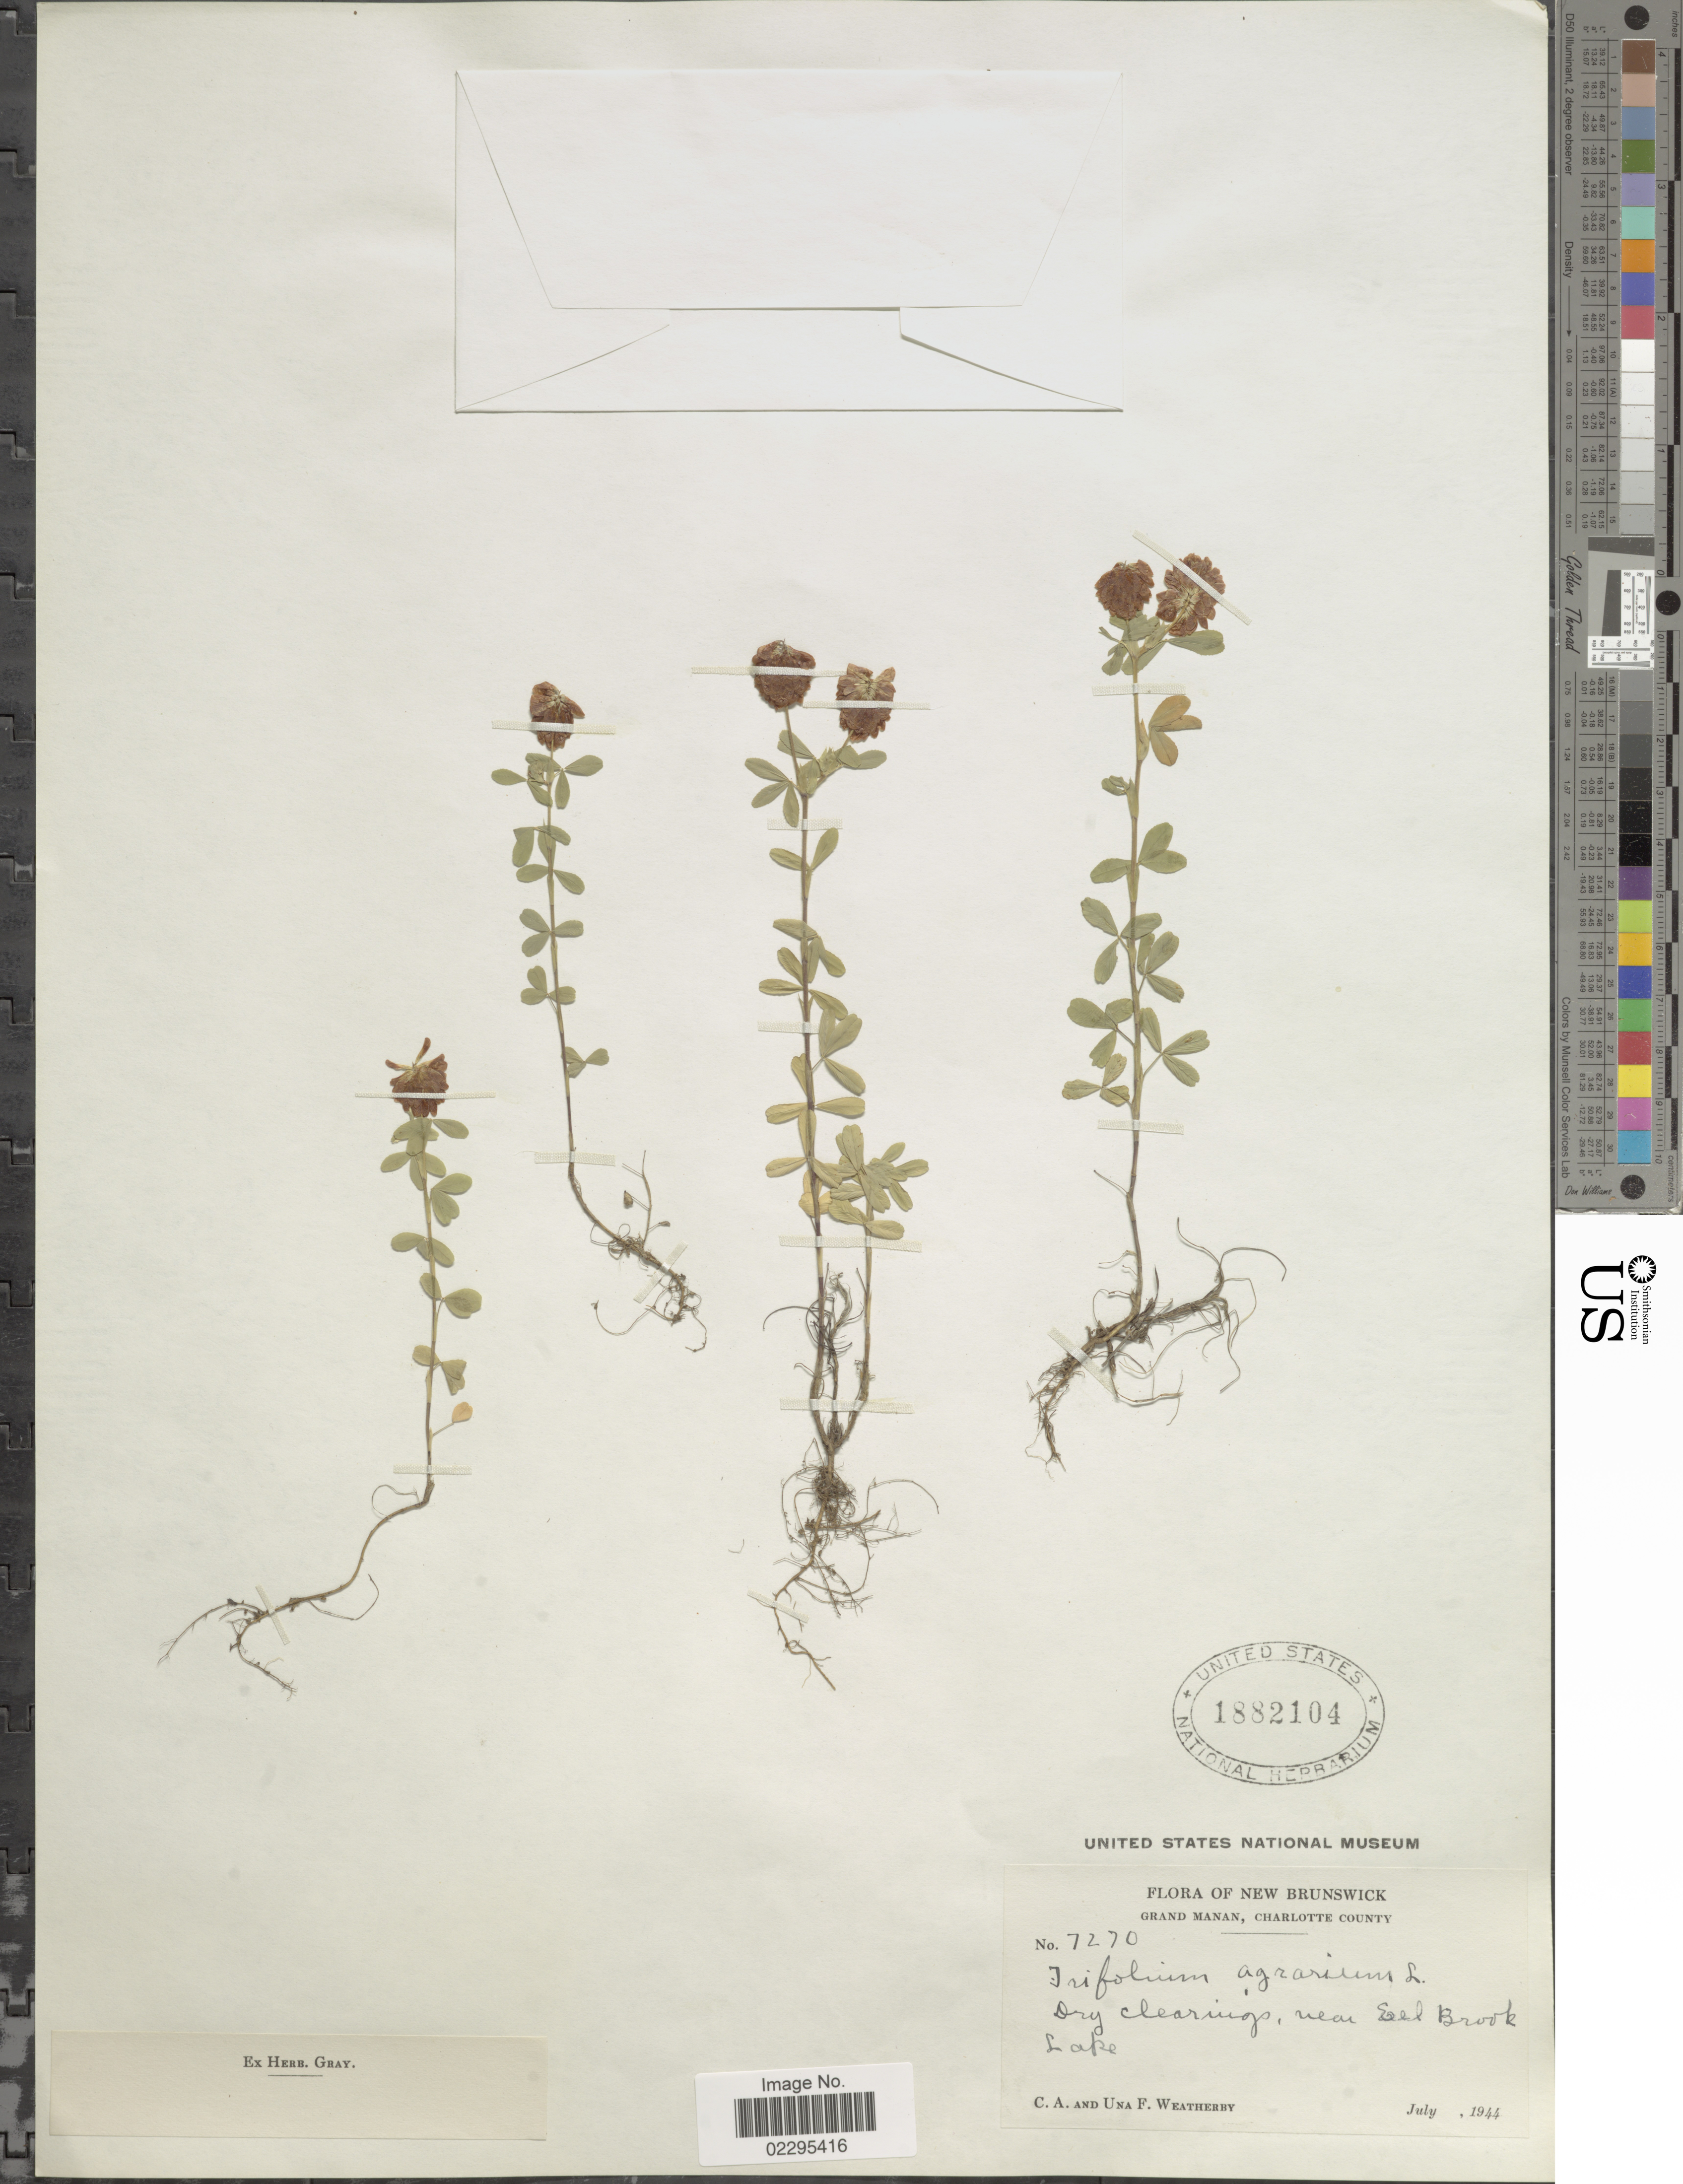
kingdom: Plantae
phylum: Tracheophyta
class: Magnoliopsida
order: Fabales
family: Fabaceae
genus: Trifolium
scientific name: Trifolium agrarium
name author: L.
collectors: C. A. Weatherby & U. Weatherby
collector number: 7270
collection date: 1944-07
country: Canada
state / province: New Brunswick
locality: Grand Manan, Charlotte County, near Eel Brook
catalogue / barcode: US 1882104